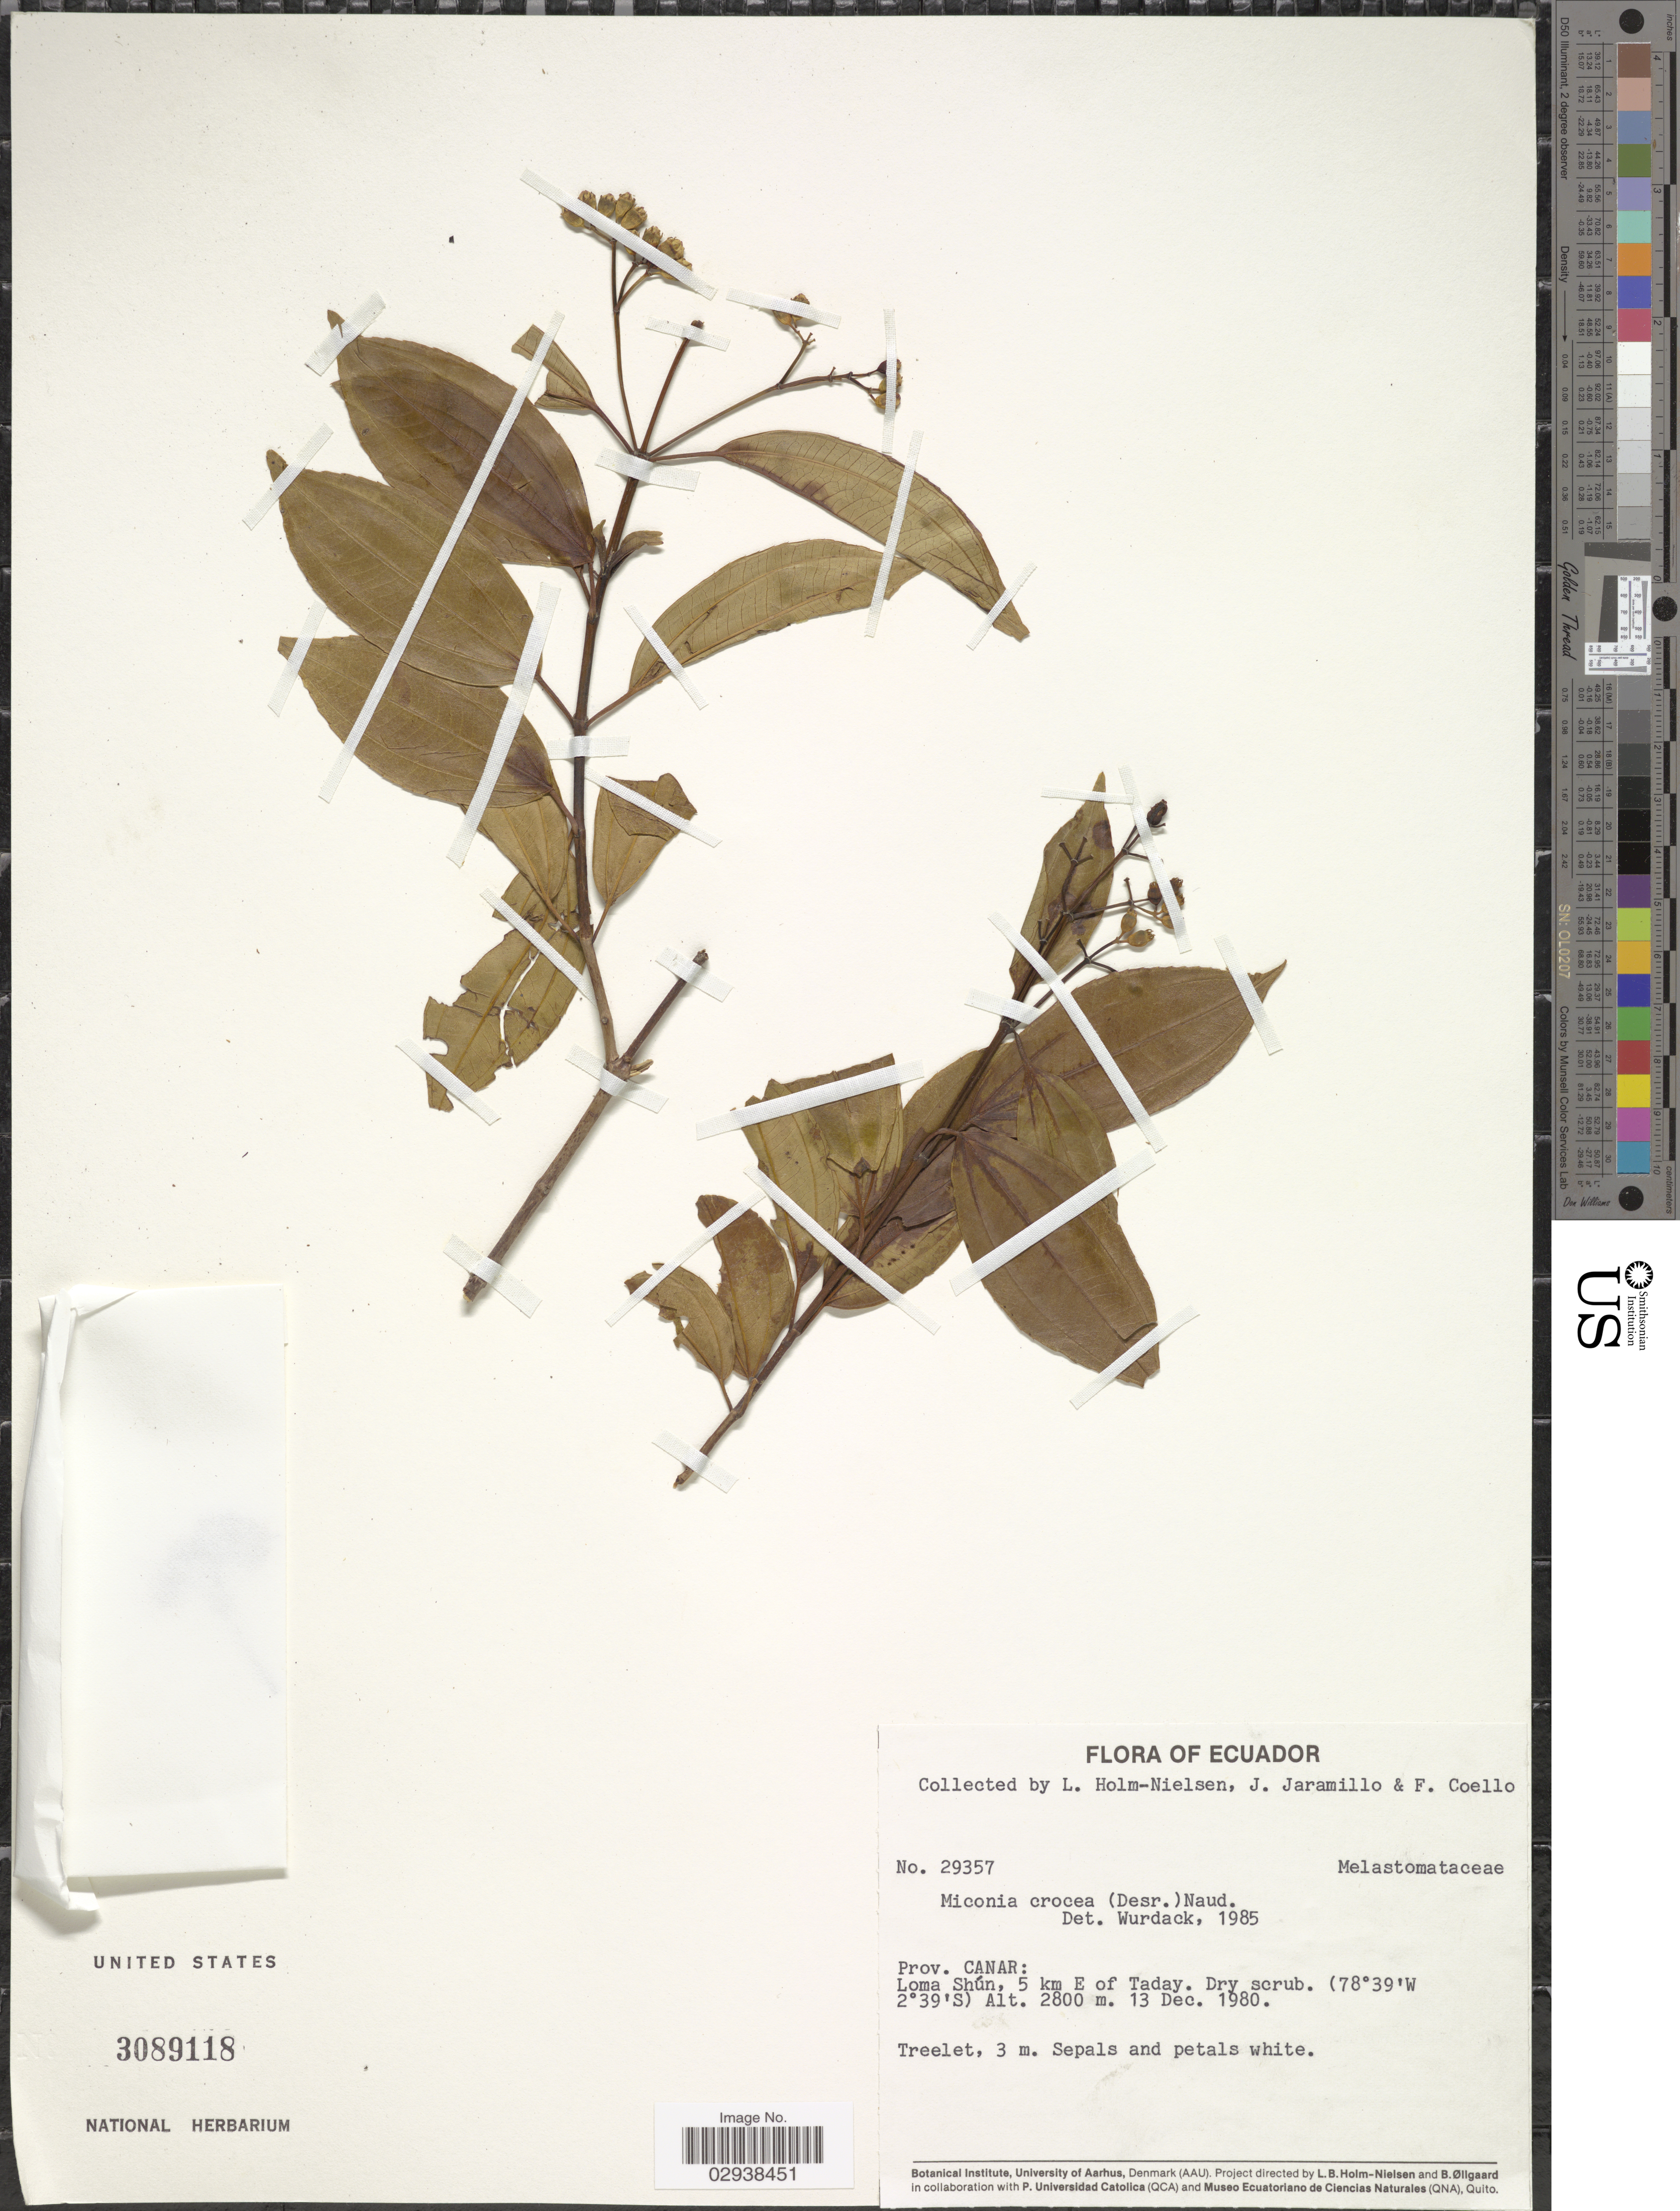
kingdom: Plantae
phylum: Tracheophyta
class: Magnoliopsida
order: Myrtales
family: Melastomataceae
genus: Miconia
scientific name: Miconia crocea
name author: (Desr.) Naudin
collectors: L. Holm-Nielsen, J. Jaramillo & F. Coello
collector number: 29357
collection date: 1980-12-13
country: Ecuador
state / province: Cañar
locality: Prov. Canar: Loma Shún, 5 km E of Taday.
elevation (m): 2800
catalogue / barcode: US 3089118